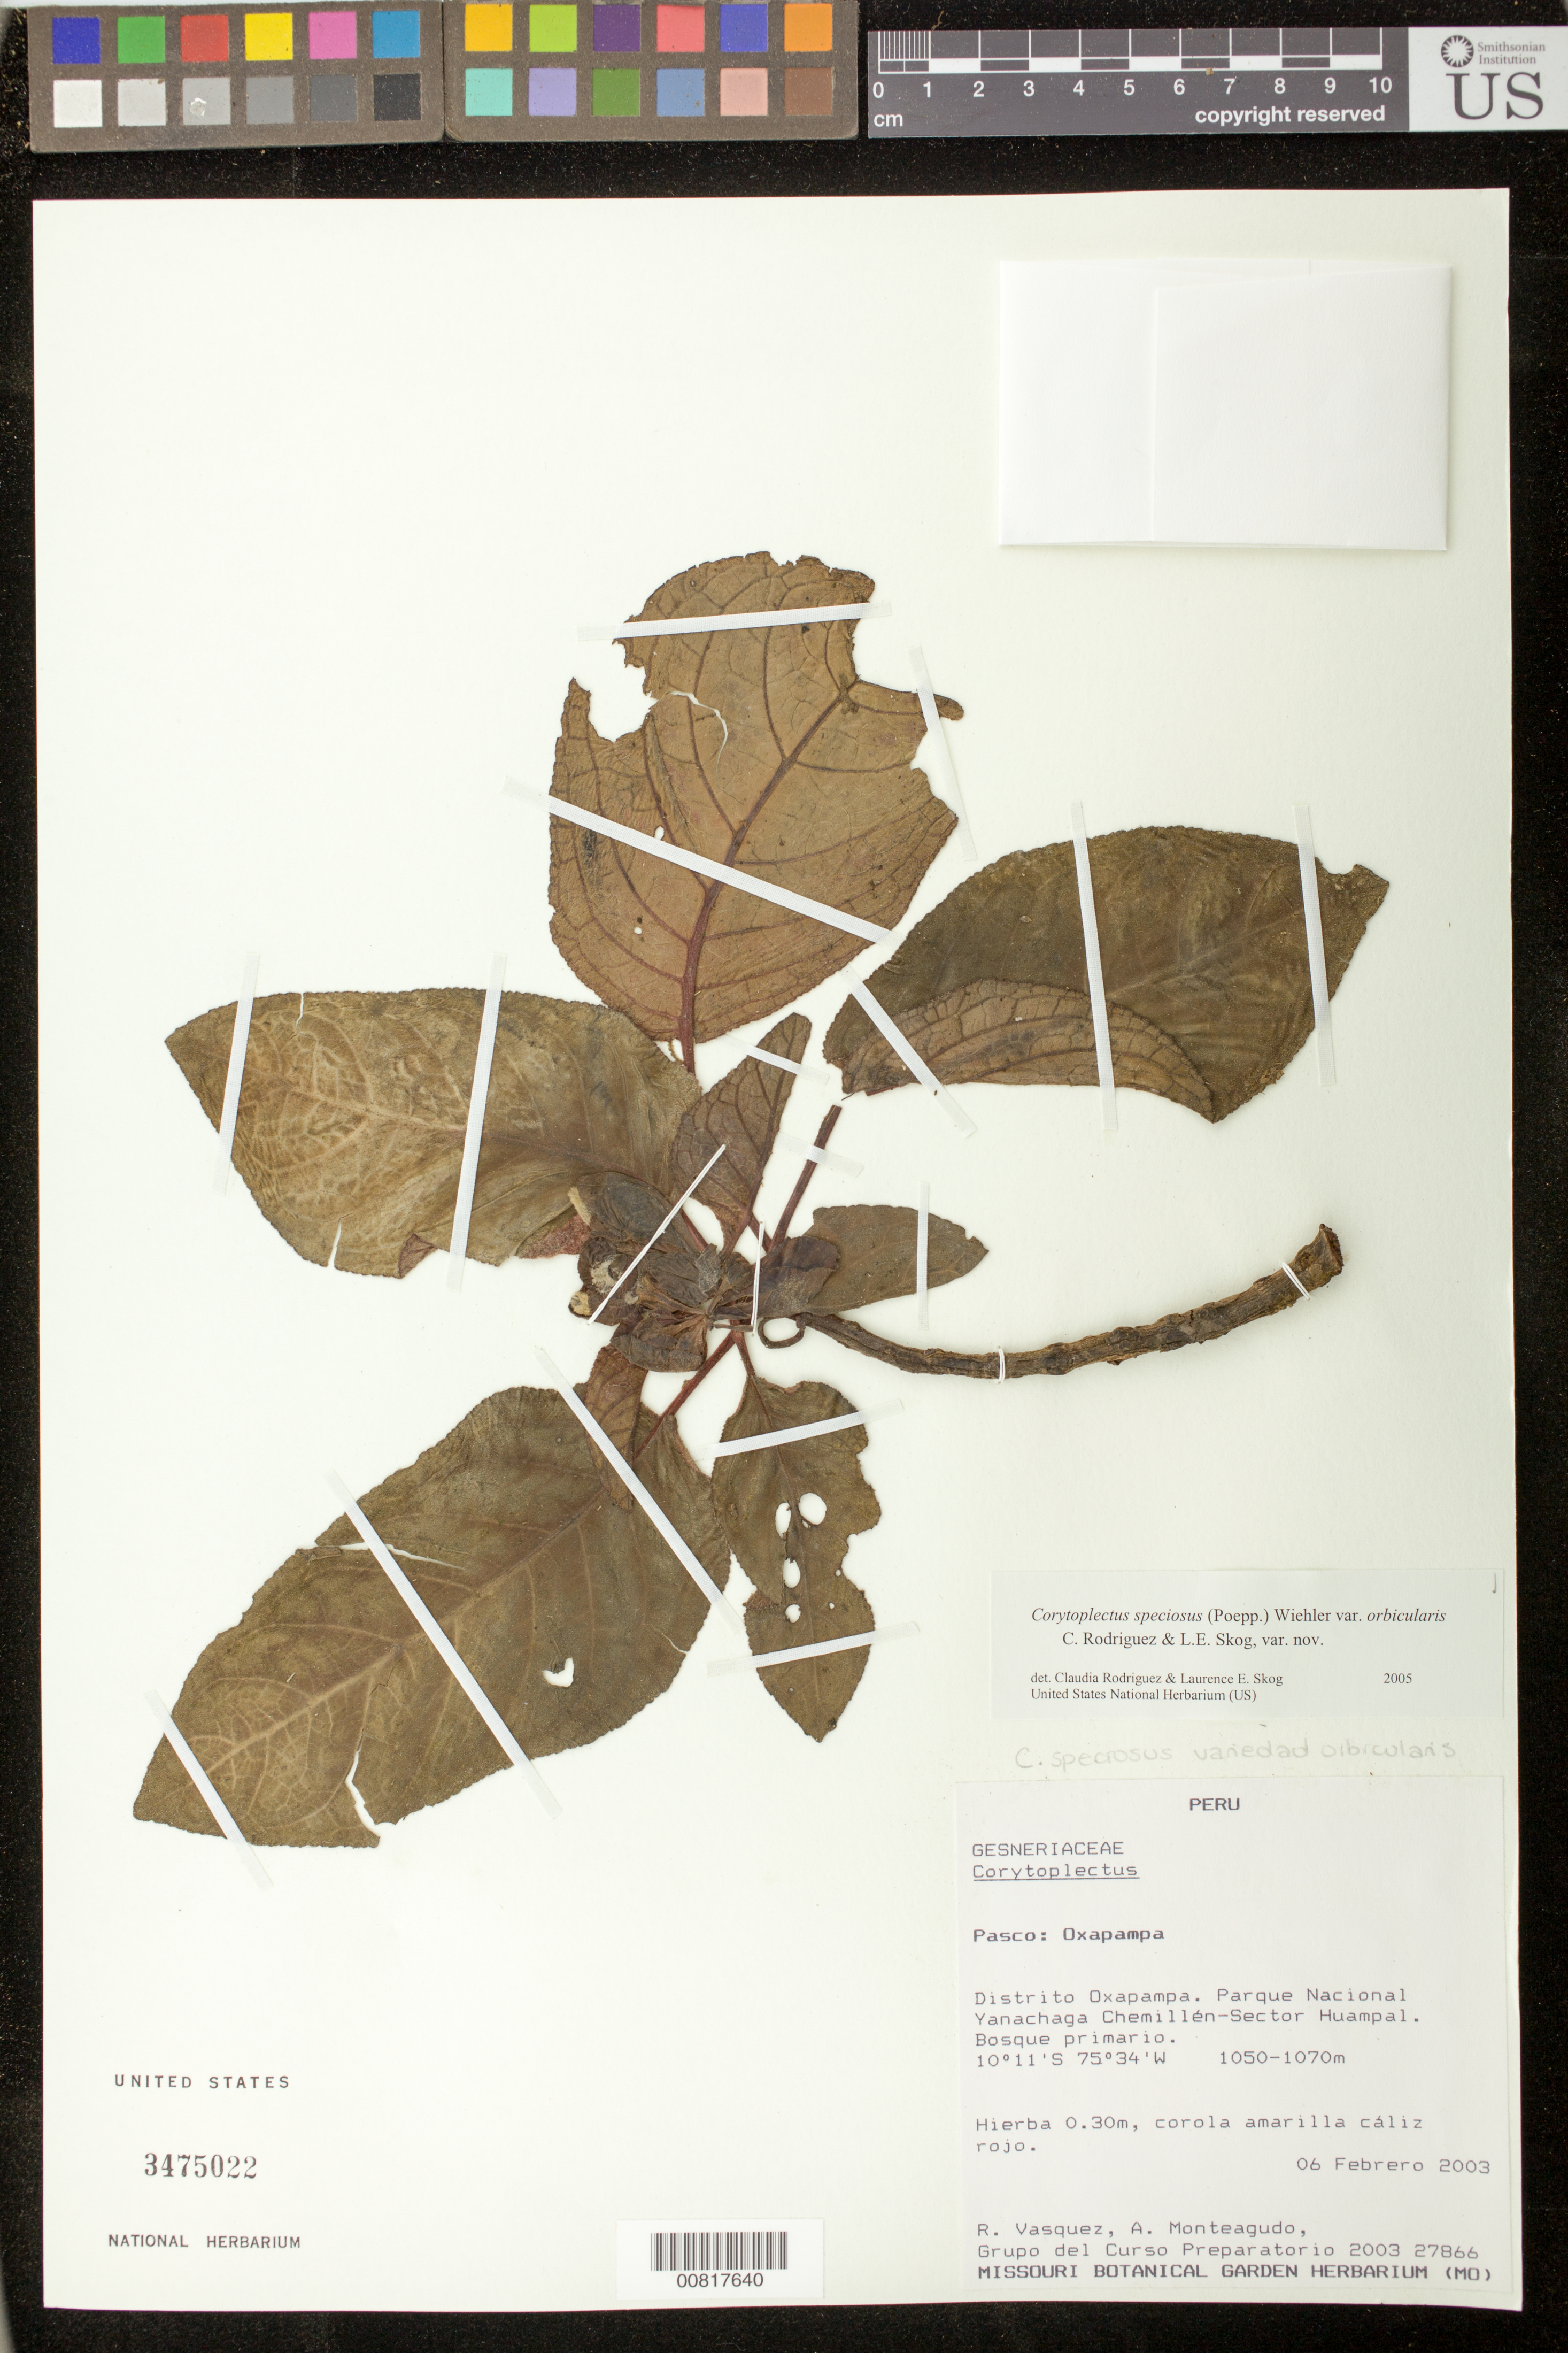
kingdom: Plantae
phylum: Tracheophyta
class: Magnoliopsida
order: Lamiales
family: Gesneriaceae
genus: Corytoplectus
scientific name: Corytoplectus speciosus var. orbicularis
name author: Rodr.-Flores & L.E. Skog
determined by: Rodríguez-Flores, C. I.; Skog, L. E.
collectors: R. Vásquez, A. Monteagudo & Grupo del Curso Preparatorio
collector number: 27866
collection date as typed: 06 Feb 2003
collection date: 2003-02-06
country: Peru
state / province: Pasco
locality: Pasco: Oxapampa. Distrito Oxapampa. Parque Nacional Yanachaga Chemillén, Sector Huampal.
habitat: Bosque primario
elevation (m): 1050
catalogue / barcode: US 3475022